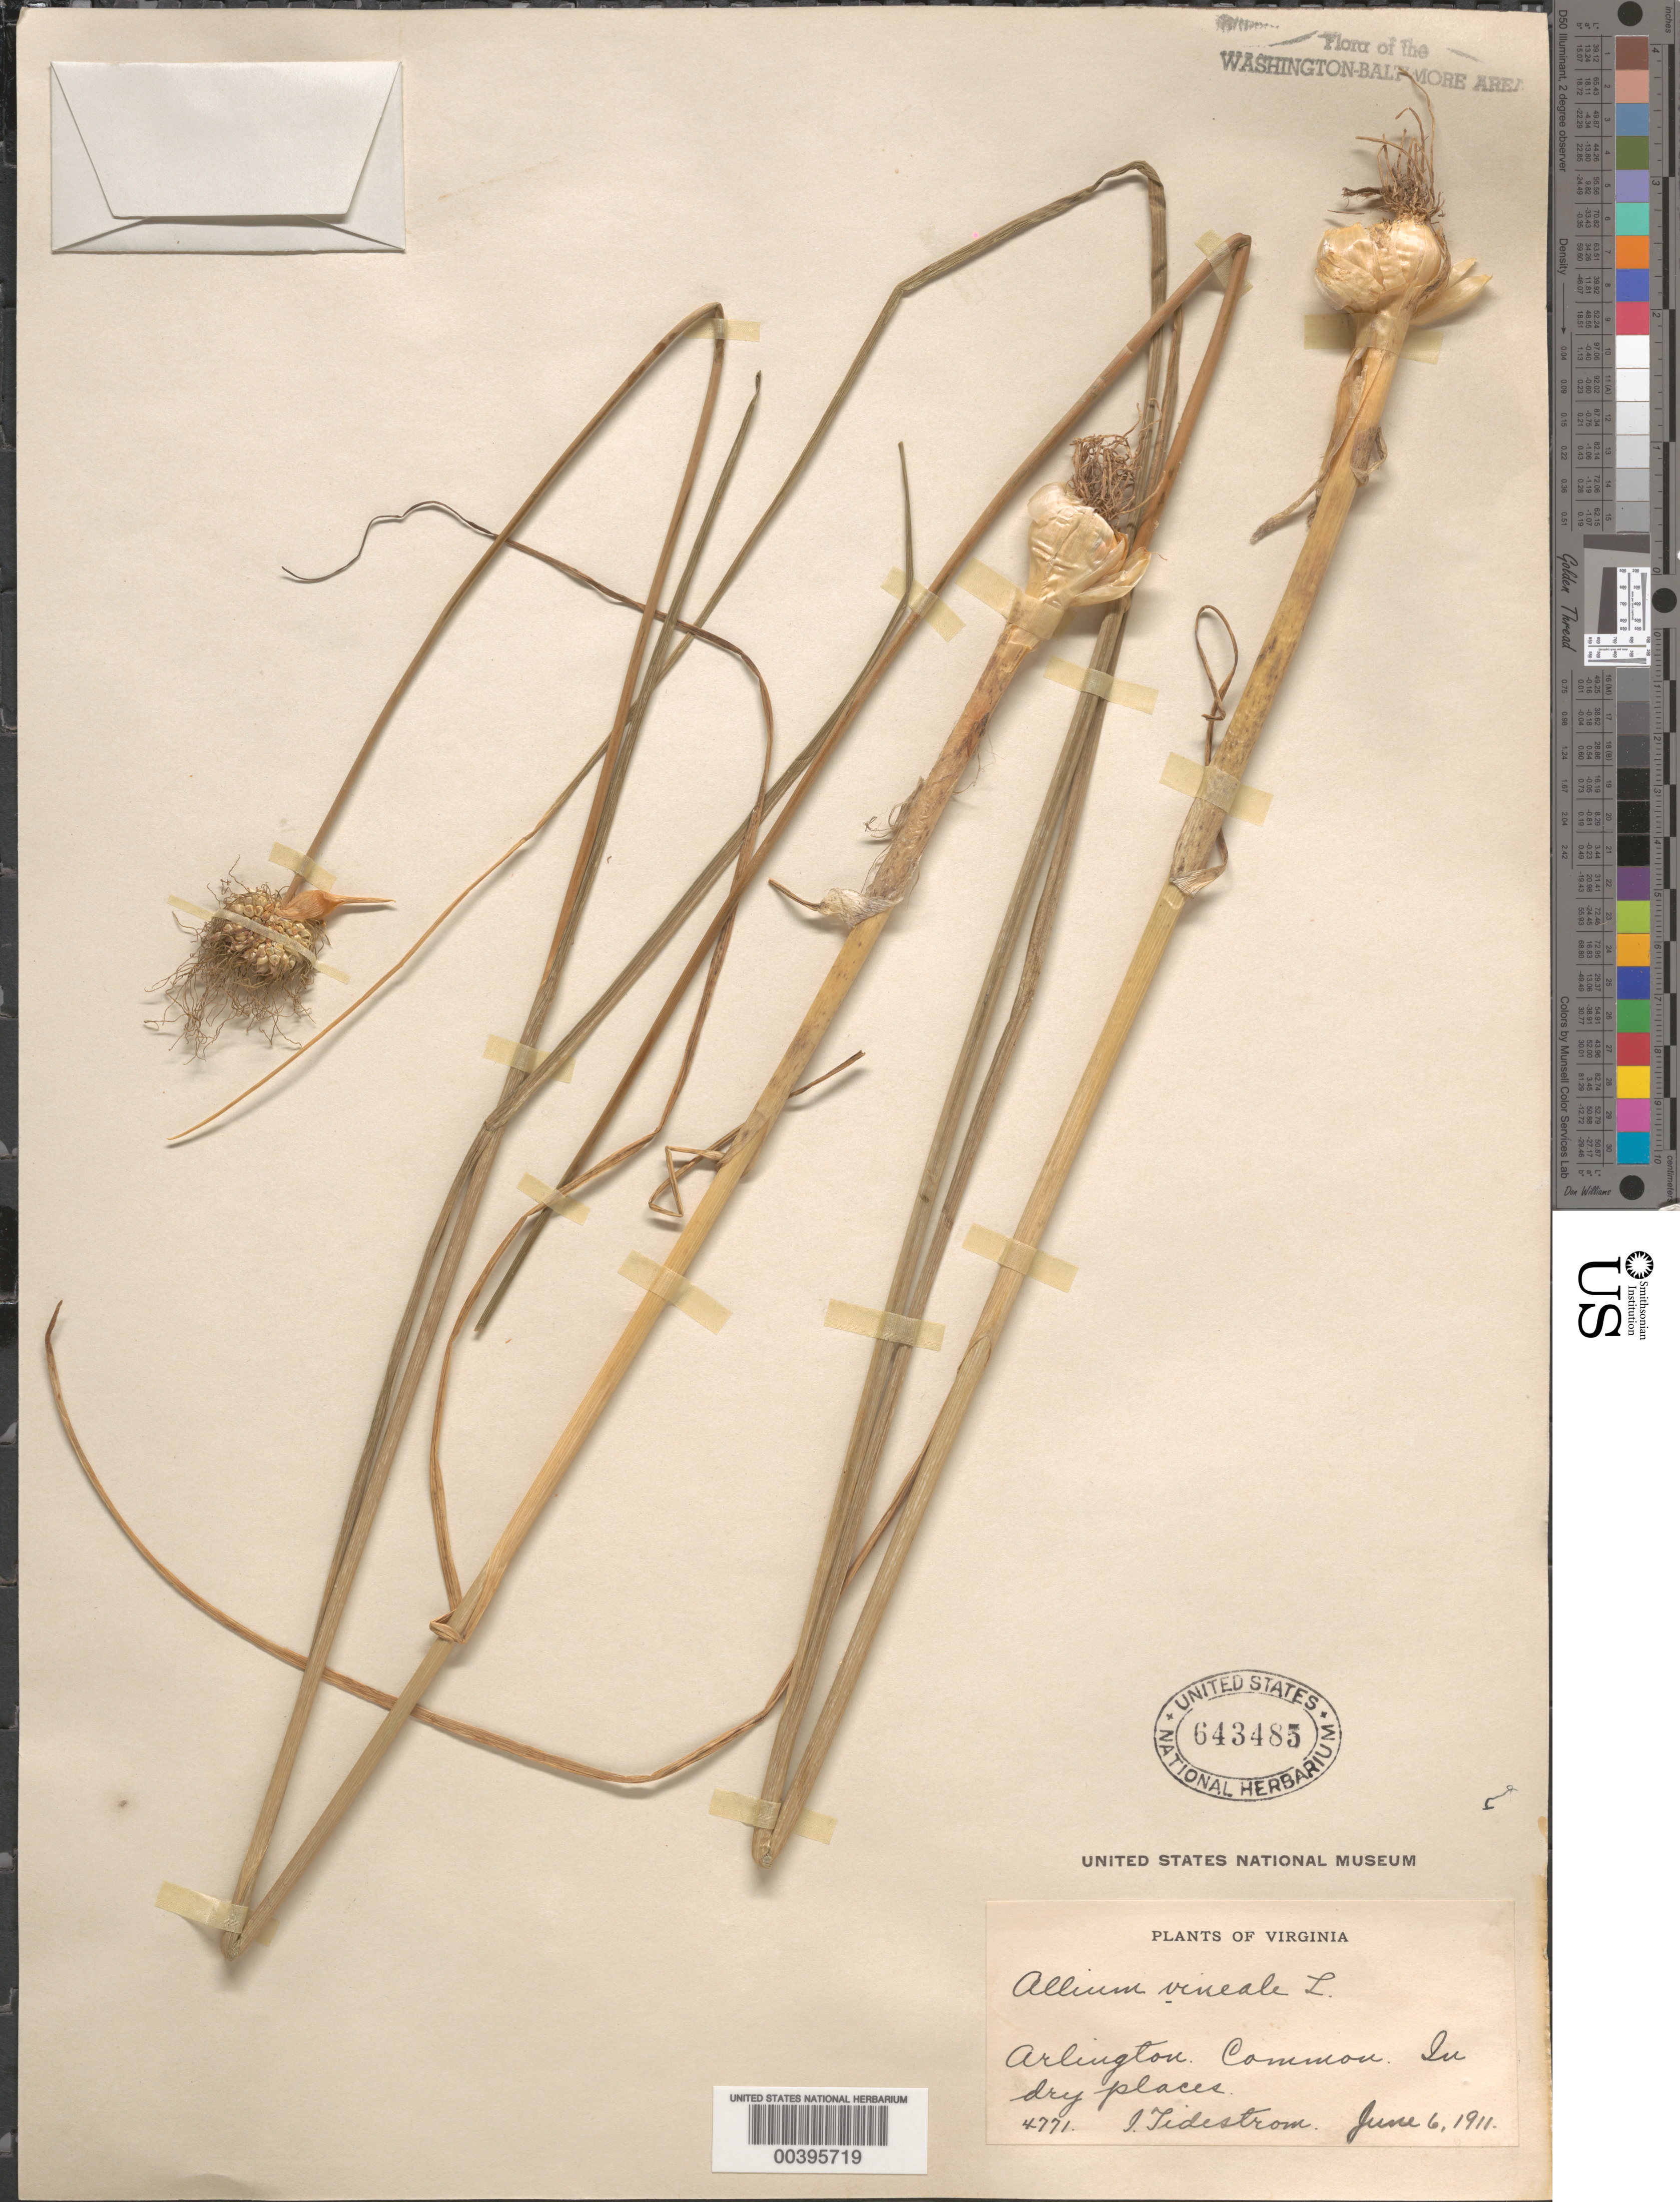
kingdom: Plantae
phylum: Tracheophyta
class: Liliopsida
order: Asparagales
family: Amaryllidaceae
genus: Allium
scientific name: Allium vineale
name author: L.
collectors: I. F. Tidestrom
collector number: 4771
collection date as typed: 06 Jun 1911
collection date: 1911-06-06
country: United States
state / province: Virginia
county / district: Arlington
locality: Arlington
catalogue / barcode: US 643485